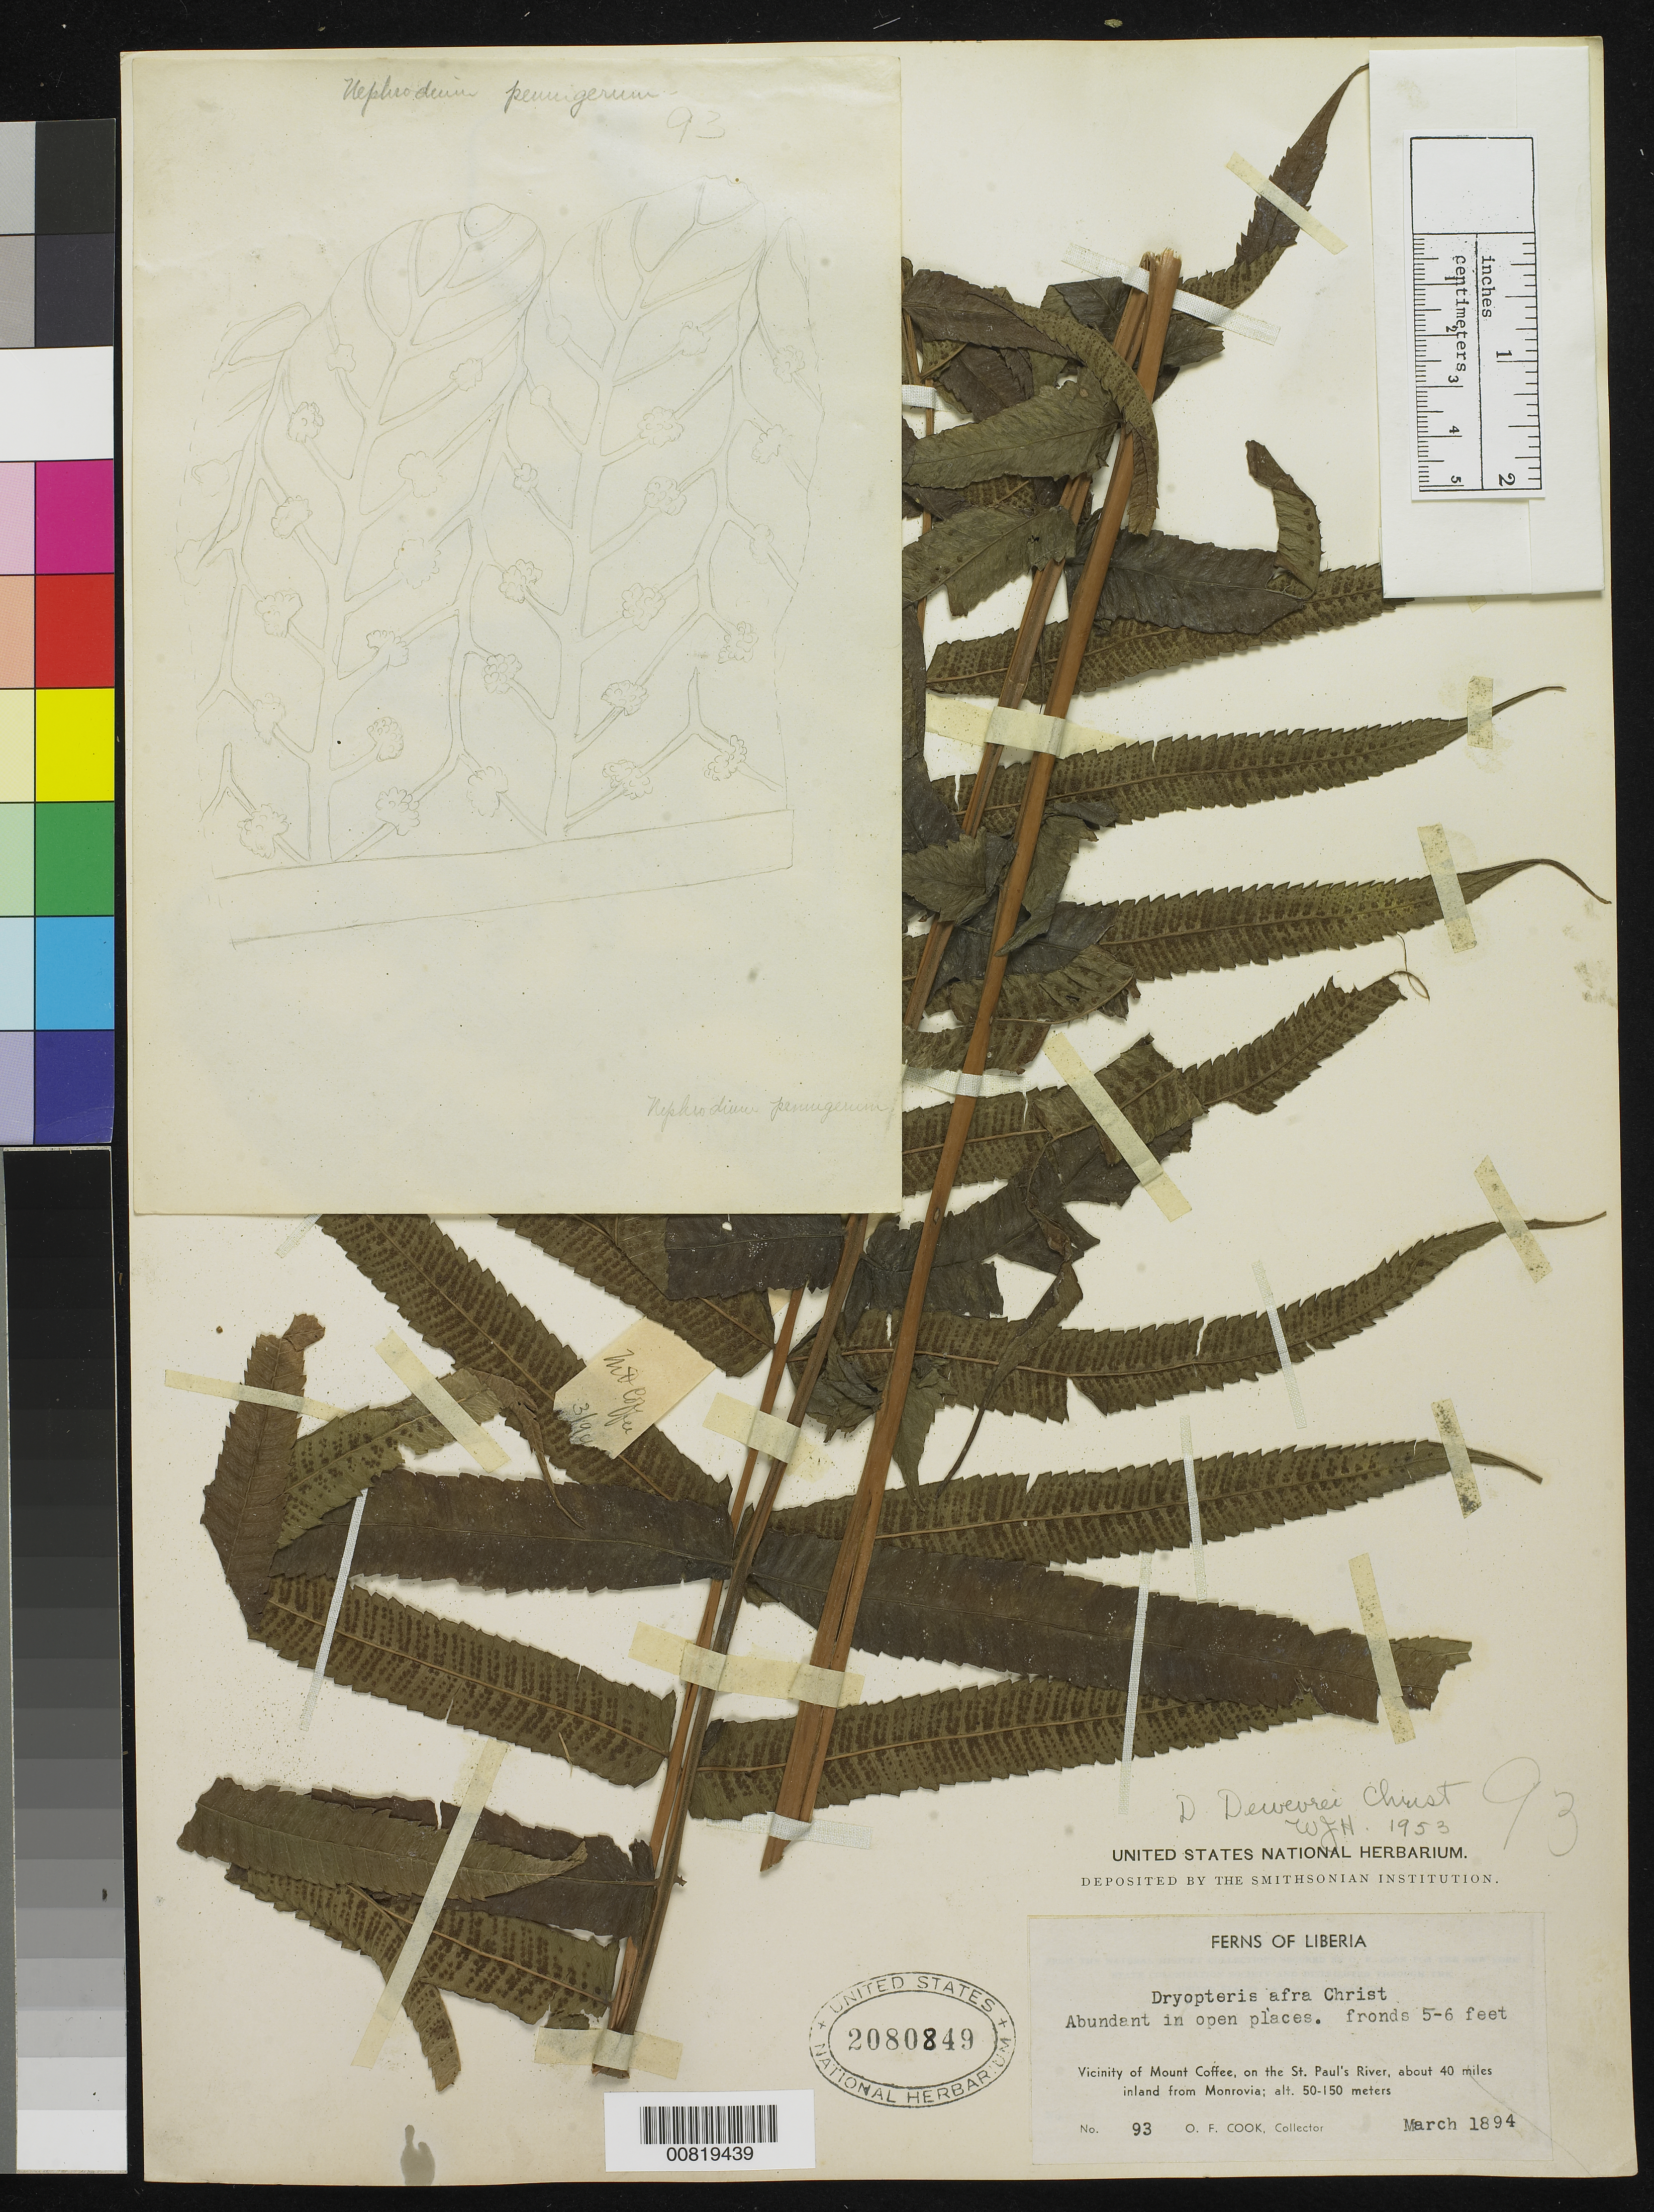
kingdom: Plantae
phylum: Tracheophyta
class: Polypodiopsida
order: Polypodiales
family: Thelypteridaceae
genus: Pneumatopteris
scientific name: Pneumatopteris afra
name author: (Christ) Holttum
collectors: O. F. Cook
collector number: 93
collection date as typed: Mar 1894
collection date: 1894-03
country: Liberia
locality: Vicinity of Mt. Coffee, on the St. Paul's River, about 40 miles inland from Monrovia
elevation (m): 50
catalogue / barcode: US 2080849